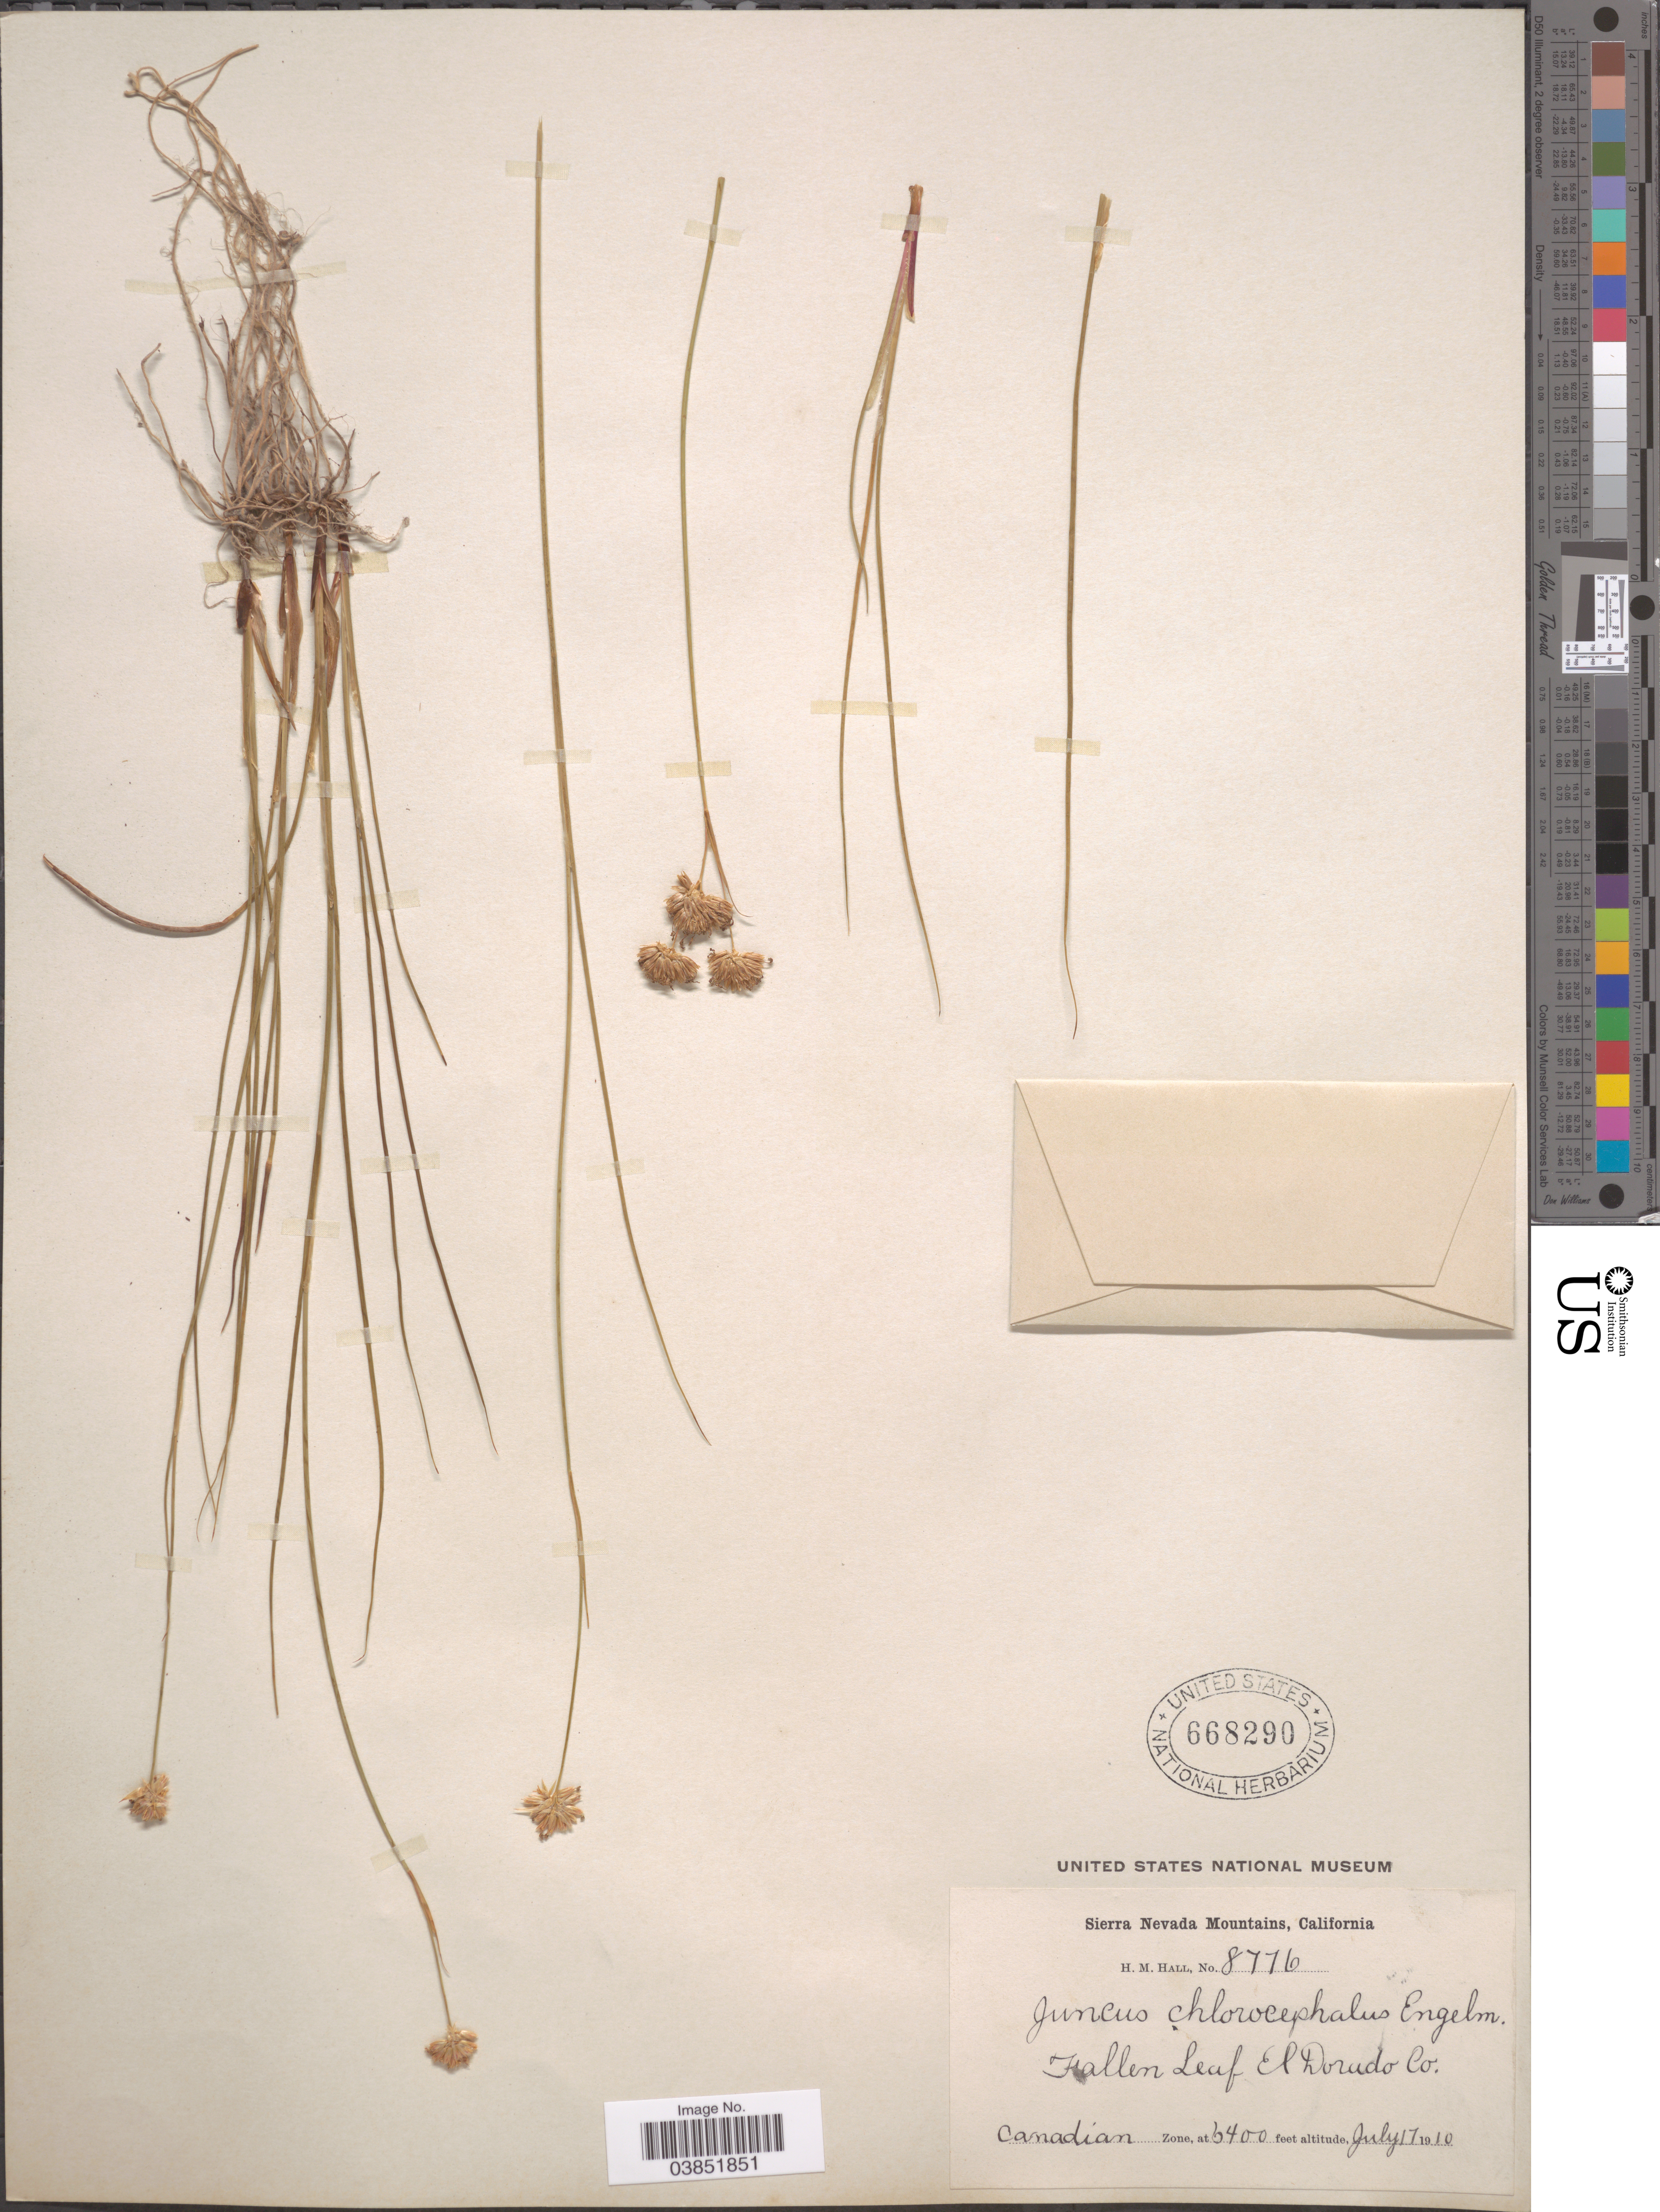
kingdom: Plantae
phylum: Tracheophyta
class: Liliopsida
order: Poales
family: Juncaceae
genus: Juncus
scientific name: Juncus chlorocephalus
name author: Engelm.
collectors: H. M. Hall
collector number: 8776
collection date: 1910-07-17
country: United States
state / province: California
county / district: El Dorado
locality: Sierra Nevada Mountains. Fallen Leaf El Dorado Co. Canadian Zone.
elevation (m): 1951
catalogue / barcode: US 668290